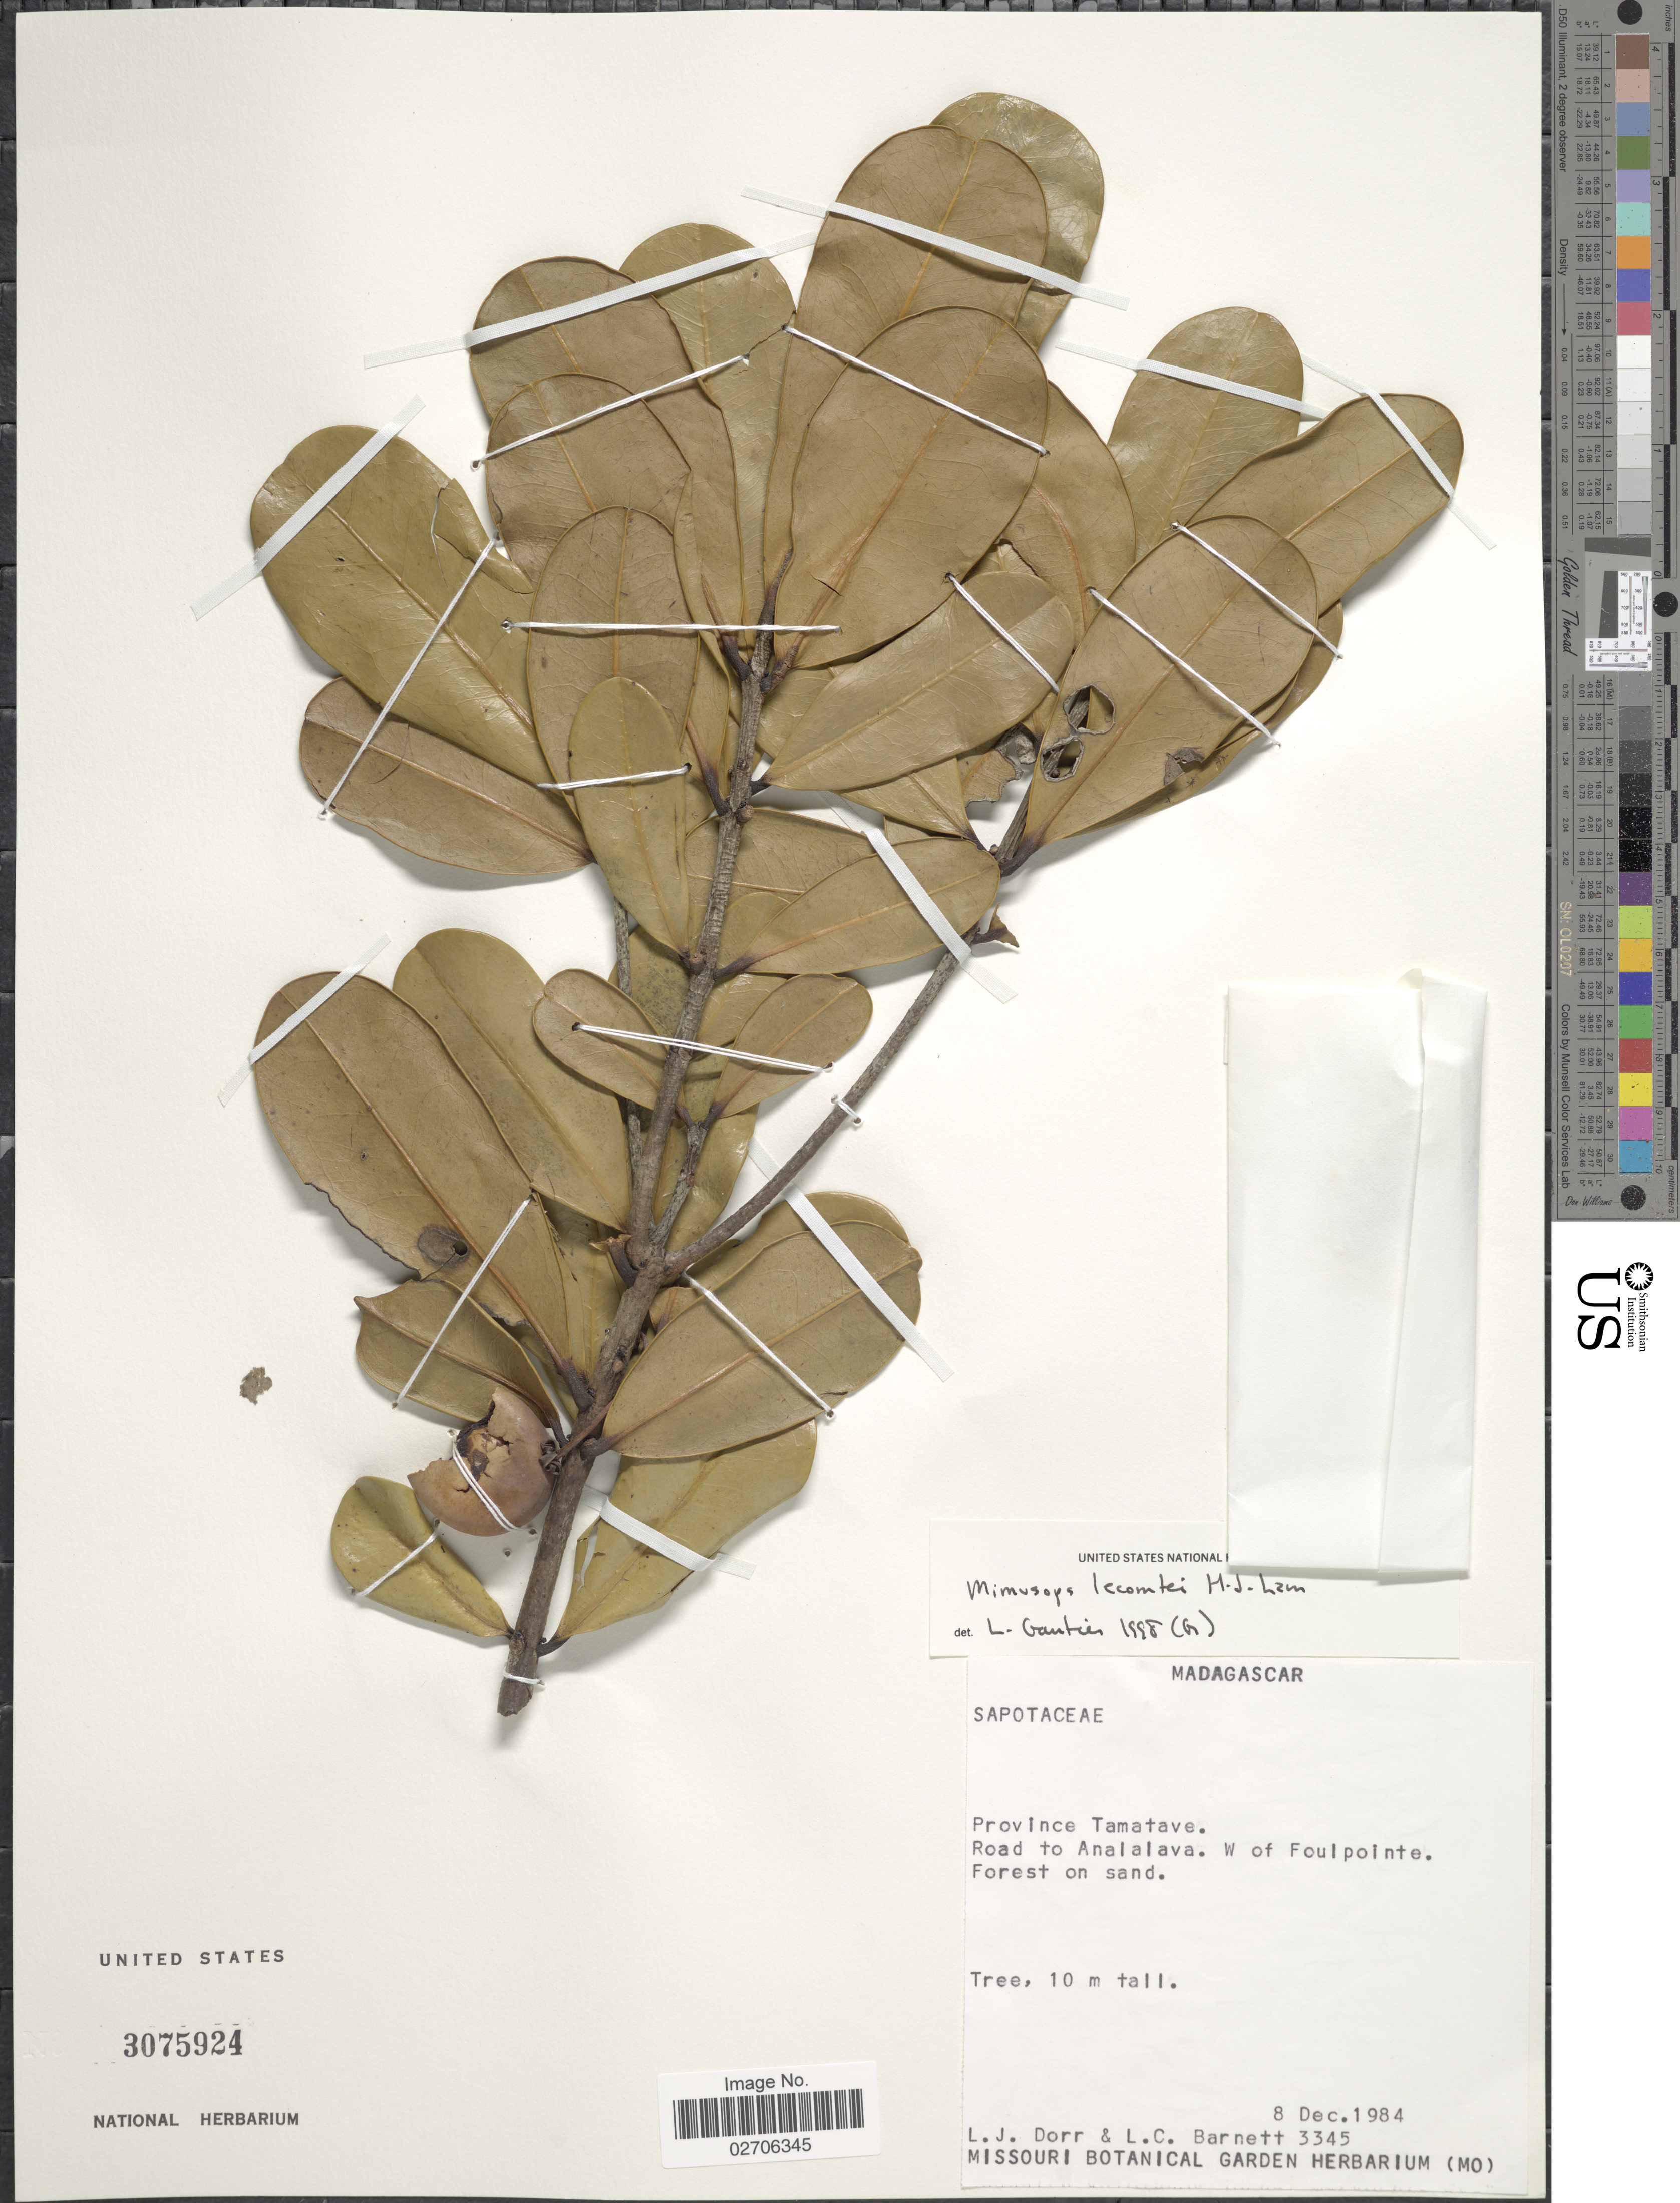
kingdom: Plantae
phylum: Tracheophyta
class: Magnoliopsida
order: Ericales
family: Sapotaceae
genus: Mimusops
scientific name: Mimusops lecomtei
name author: H.J. Lam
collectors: L. J. Dorr & L. C. Barnett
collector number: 3345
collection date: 1984-12-08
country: Madagascar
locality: Province Tamatave. Road to Analalava, W of Foulpointe.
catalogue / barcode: US 3075924